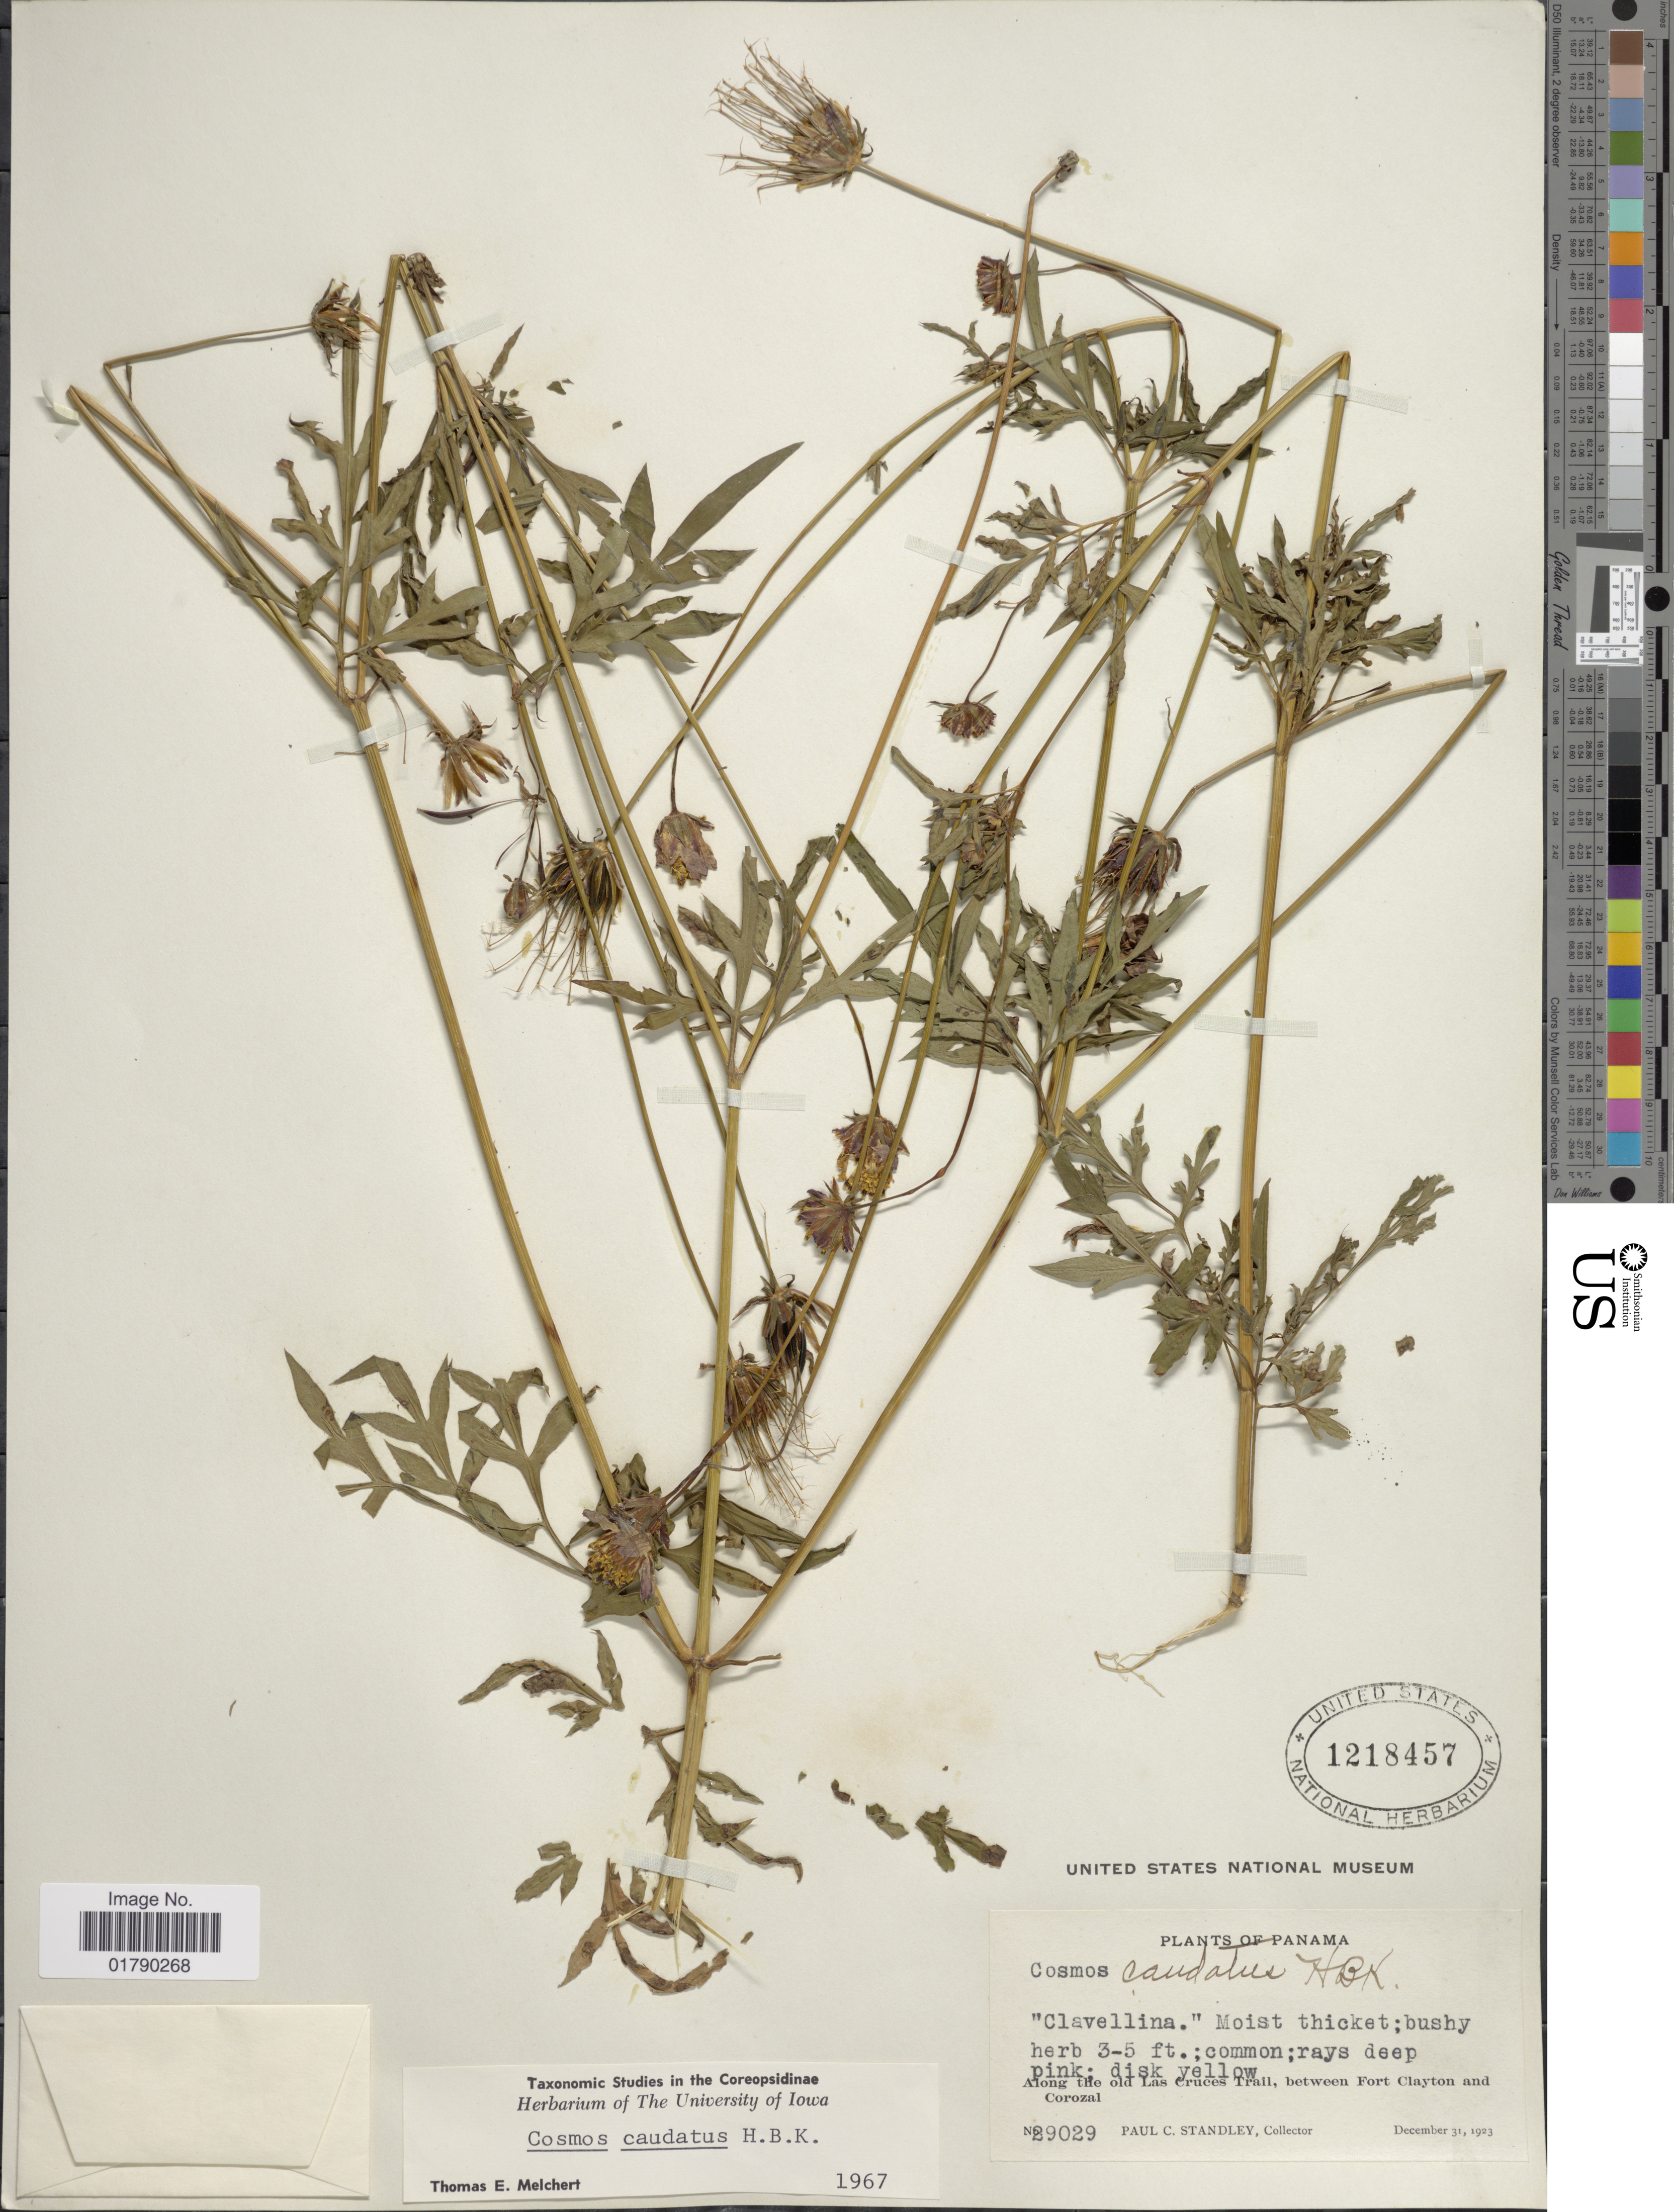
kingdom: Plantae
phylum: Tracheophyta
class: Magnoliopsida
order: Asterales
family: Asteraceae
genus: Cosmos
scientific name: Cosmos caudatus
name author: Kunth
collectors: P. C. Standley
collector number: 29029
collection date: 1923-12-31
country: Panama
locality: Along the old Las Cruces Trail, between Fort Calyton and Corozal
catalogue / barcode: US 1218457